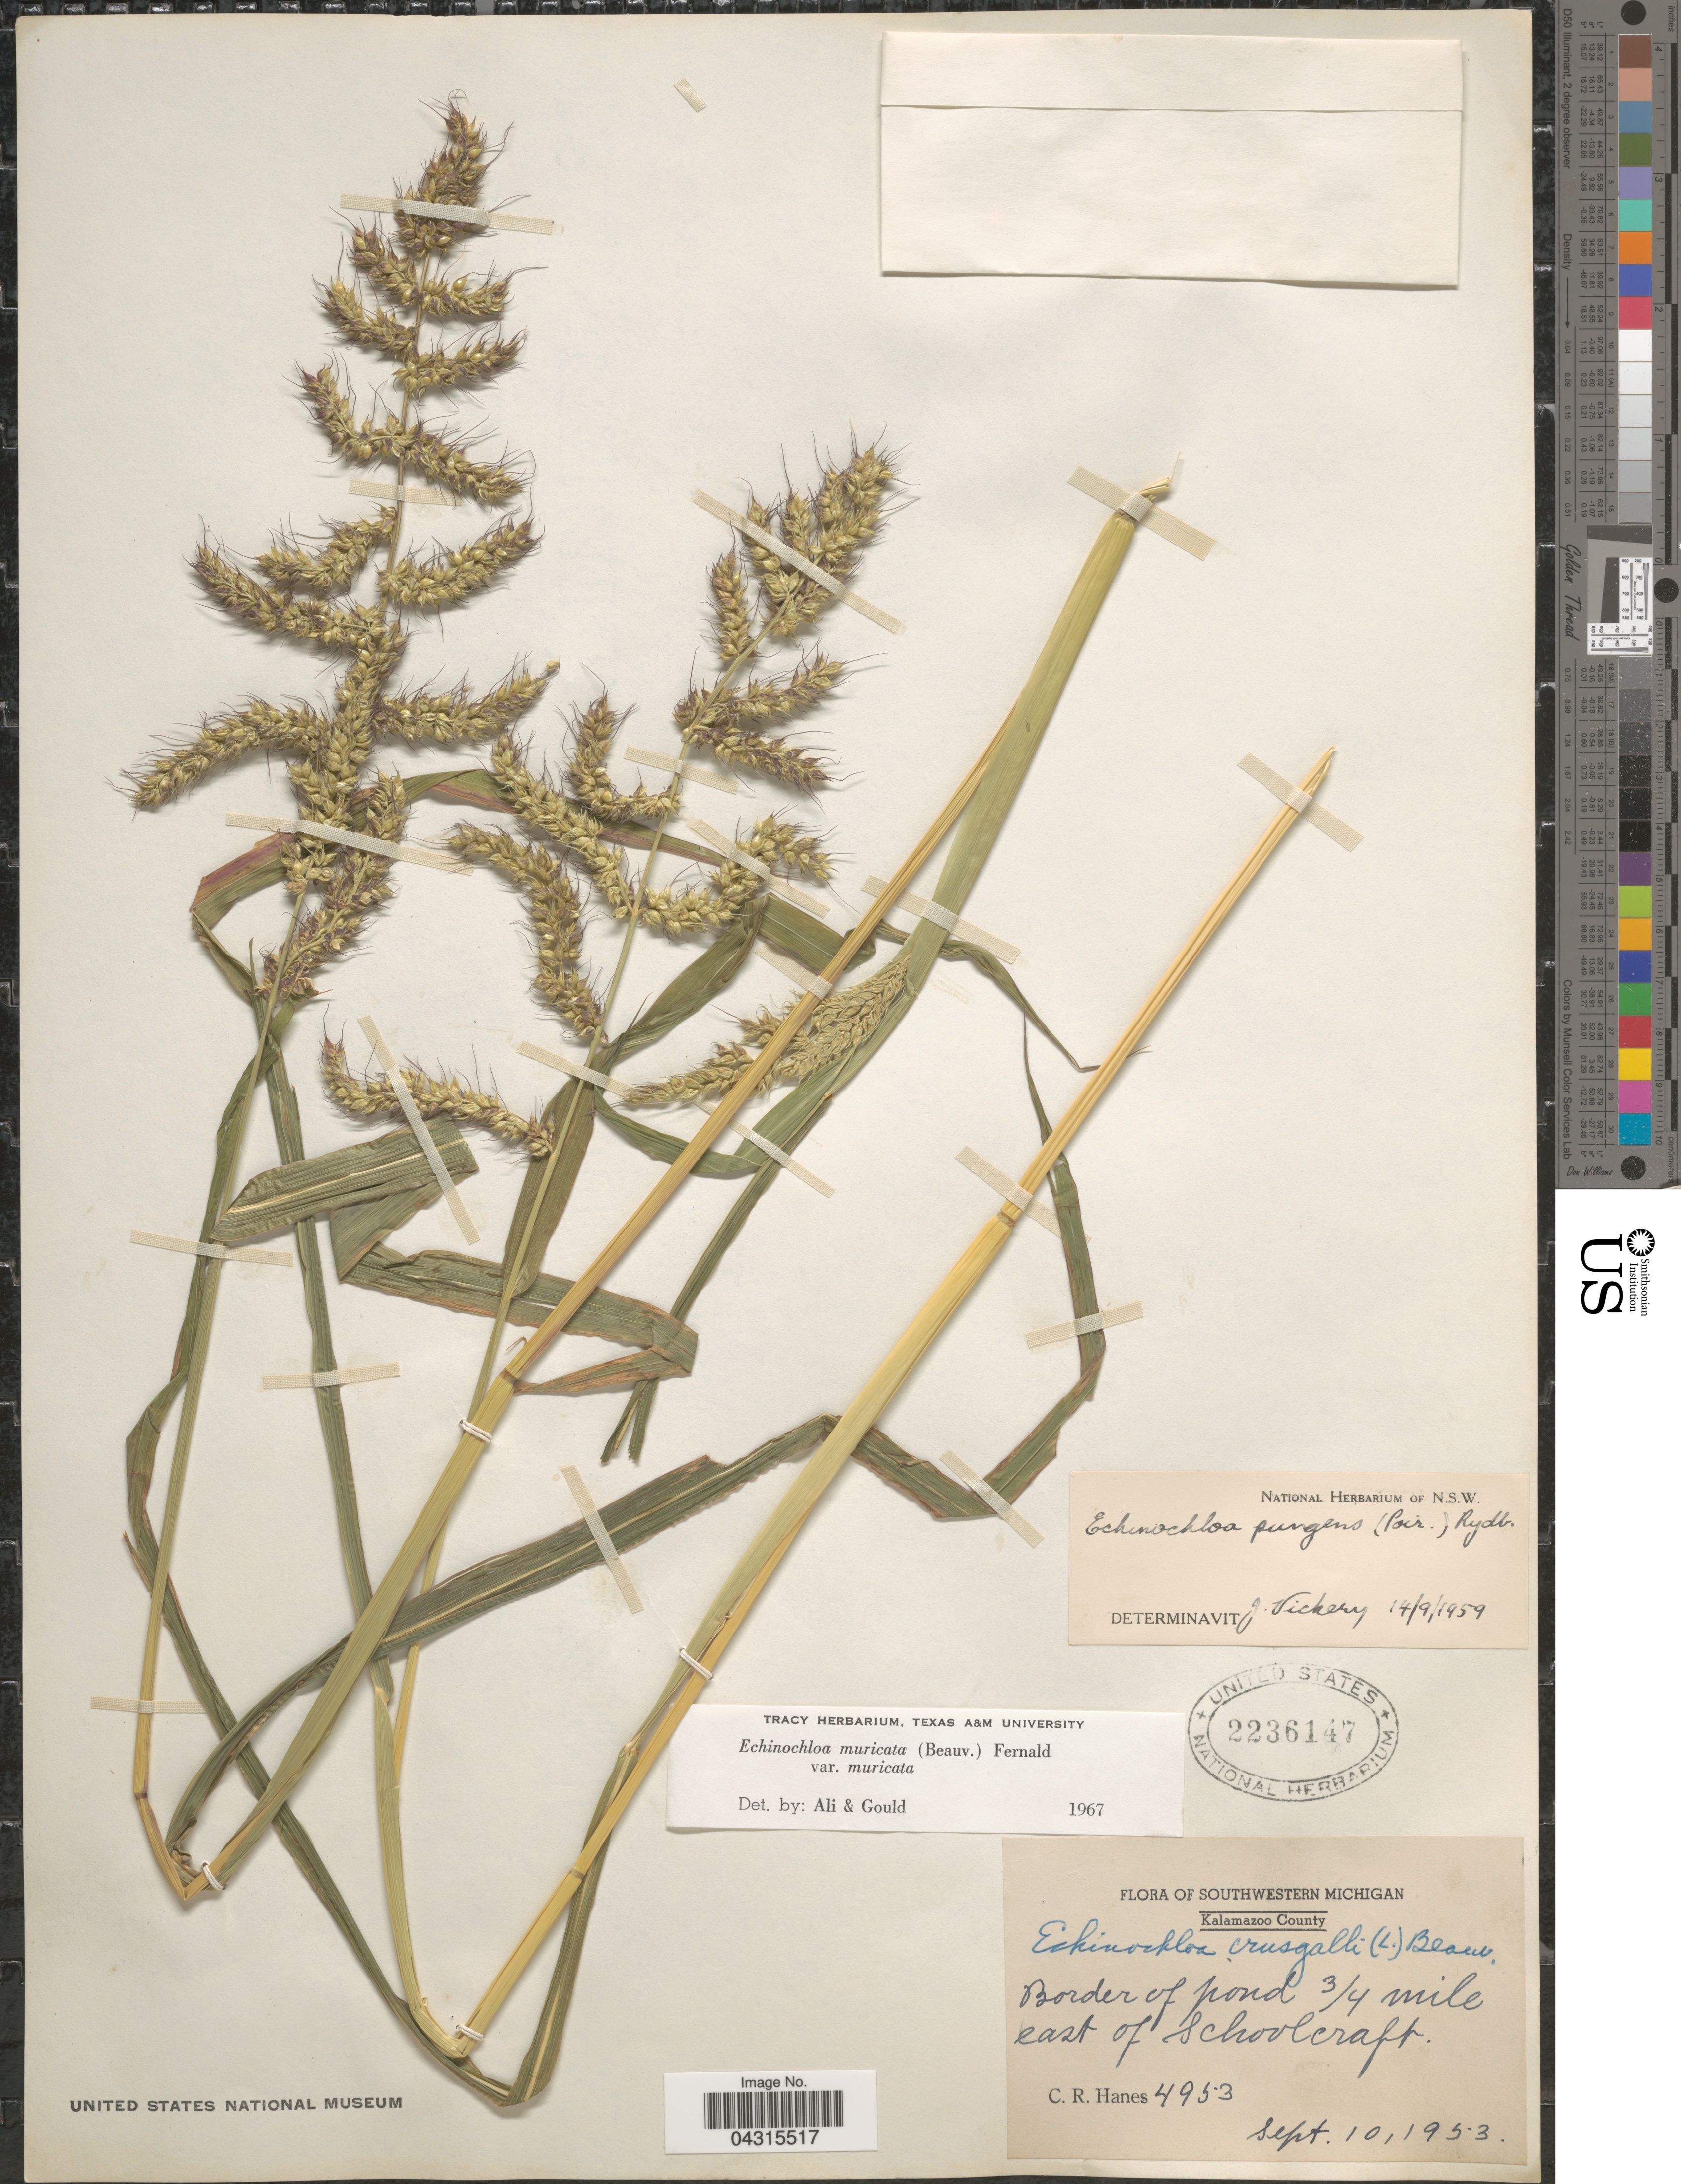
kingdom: Plantae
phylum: Tracheophyta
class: Liliopsida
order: Poales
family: Poaceae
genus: Echinochloa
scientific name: Echinochloa muricata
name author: (P. Beauv.) Fernald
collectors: C. Hanes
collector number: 4953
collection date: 1953-09-10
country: United States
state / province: Michigan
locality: Southwestern Michigan. Kalamazoo County. Border of pond 3/4 mile east of Schoolcraft.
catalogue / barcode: US 2236147